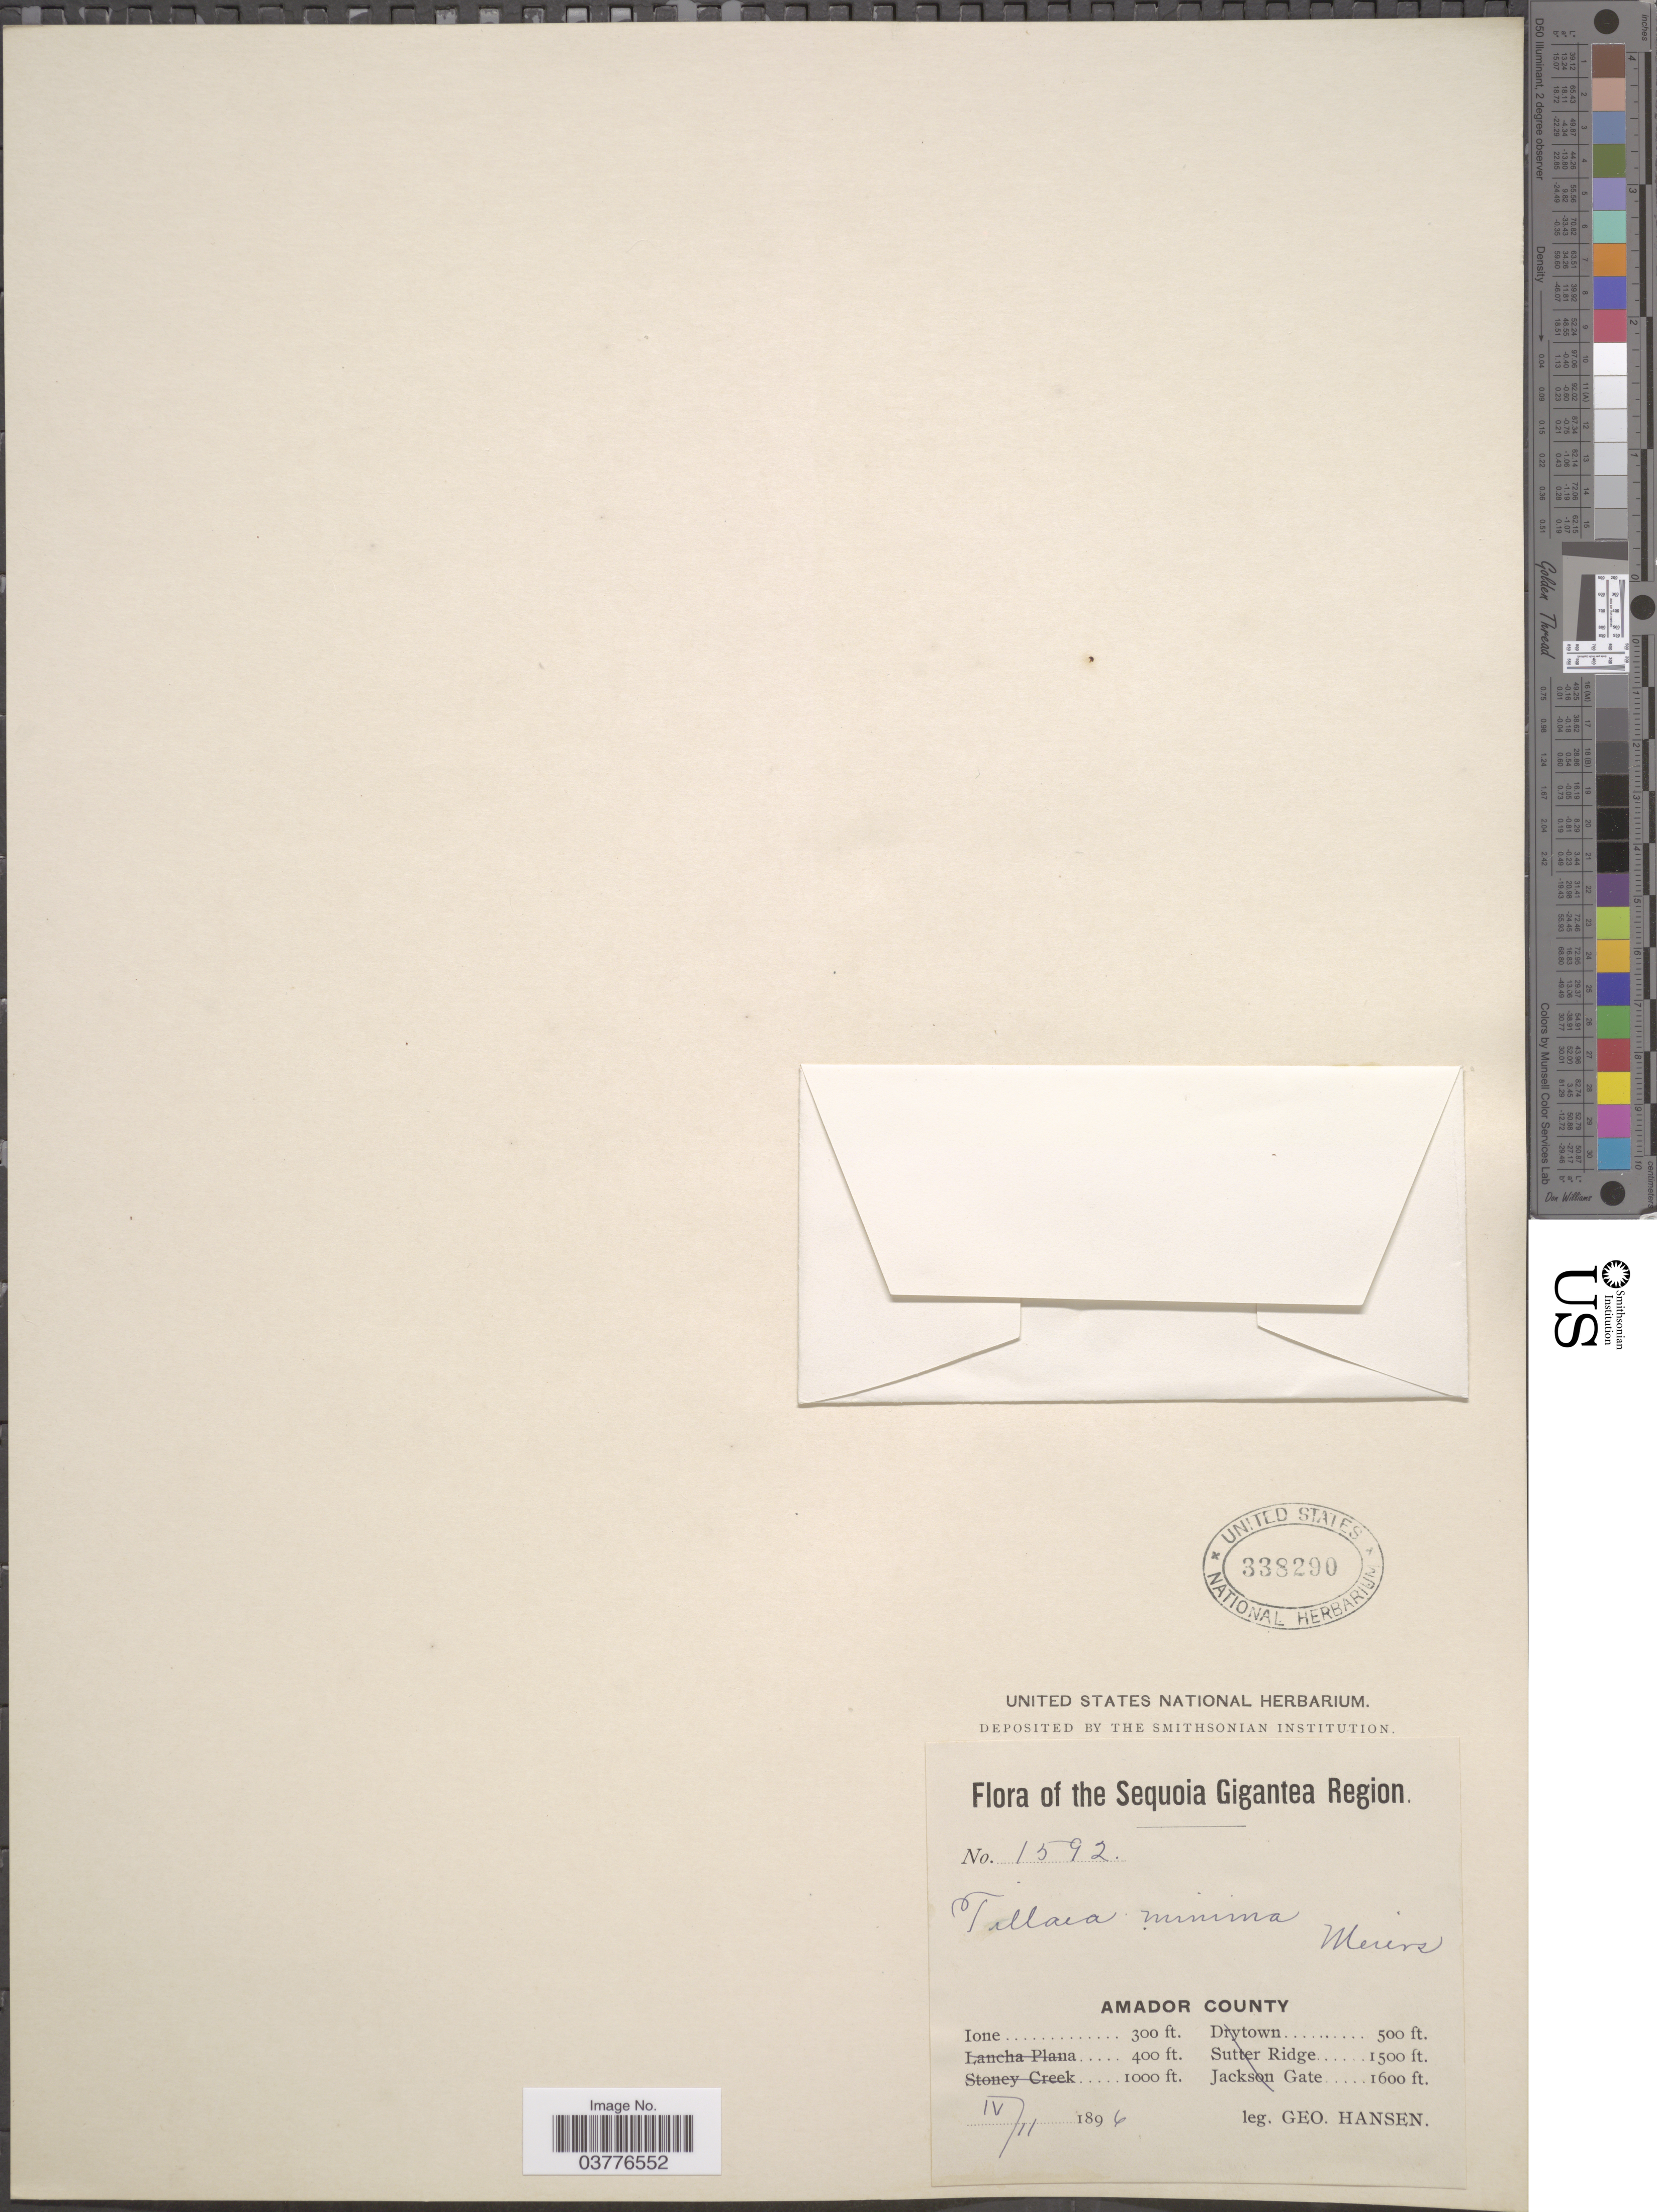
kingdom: Plantae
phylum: Tracheophyta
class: Magnoliopsida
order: Saxifragales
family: Crassulaceae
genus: Crassula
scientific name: Crassula connata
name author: (Ruiz & Pav.) A. Berger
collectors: G. Hansen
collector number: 1592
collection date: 1896-04-11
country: United States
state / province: California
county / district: Amador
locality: Sequoia Gigantea Region. Amador County. Ione.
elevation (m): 91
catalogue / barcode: US 338290